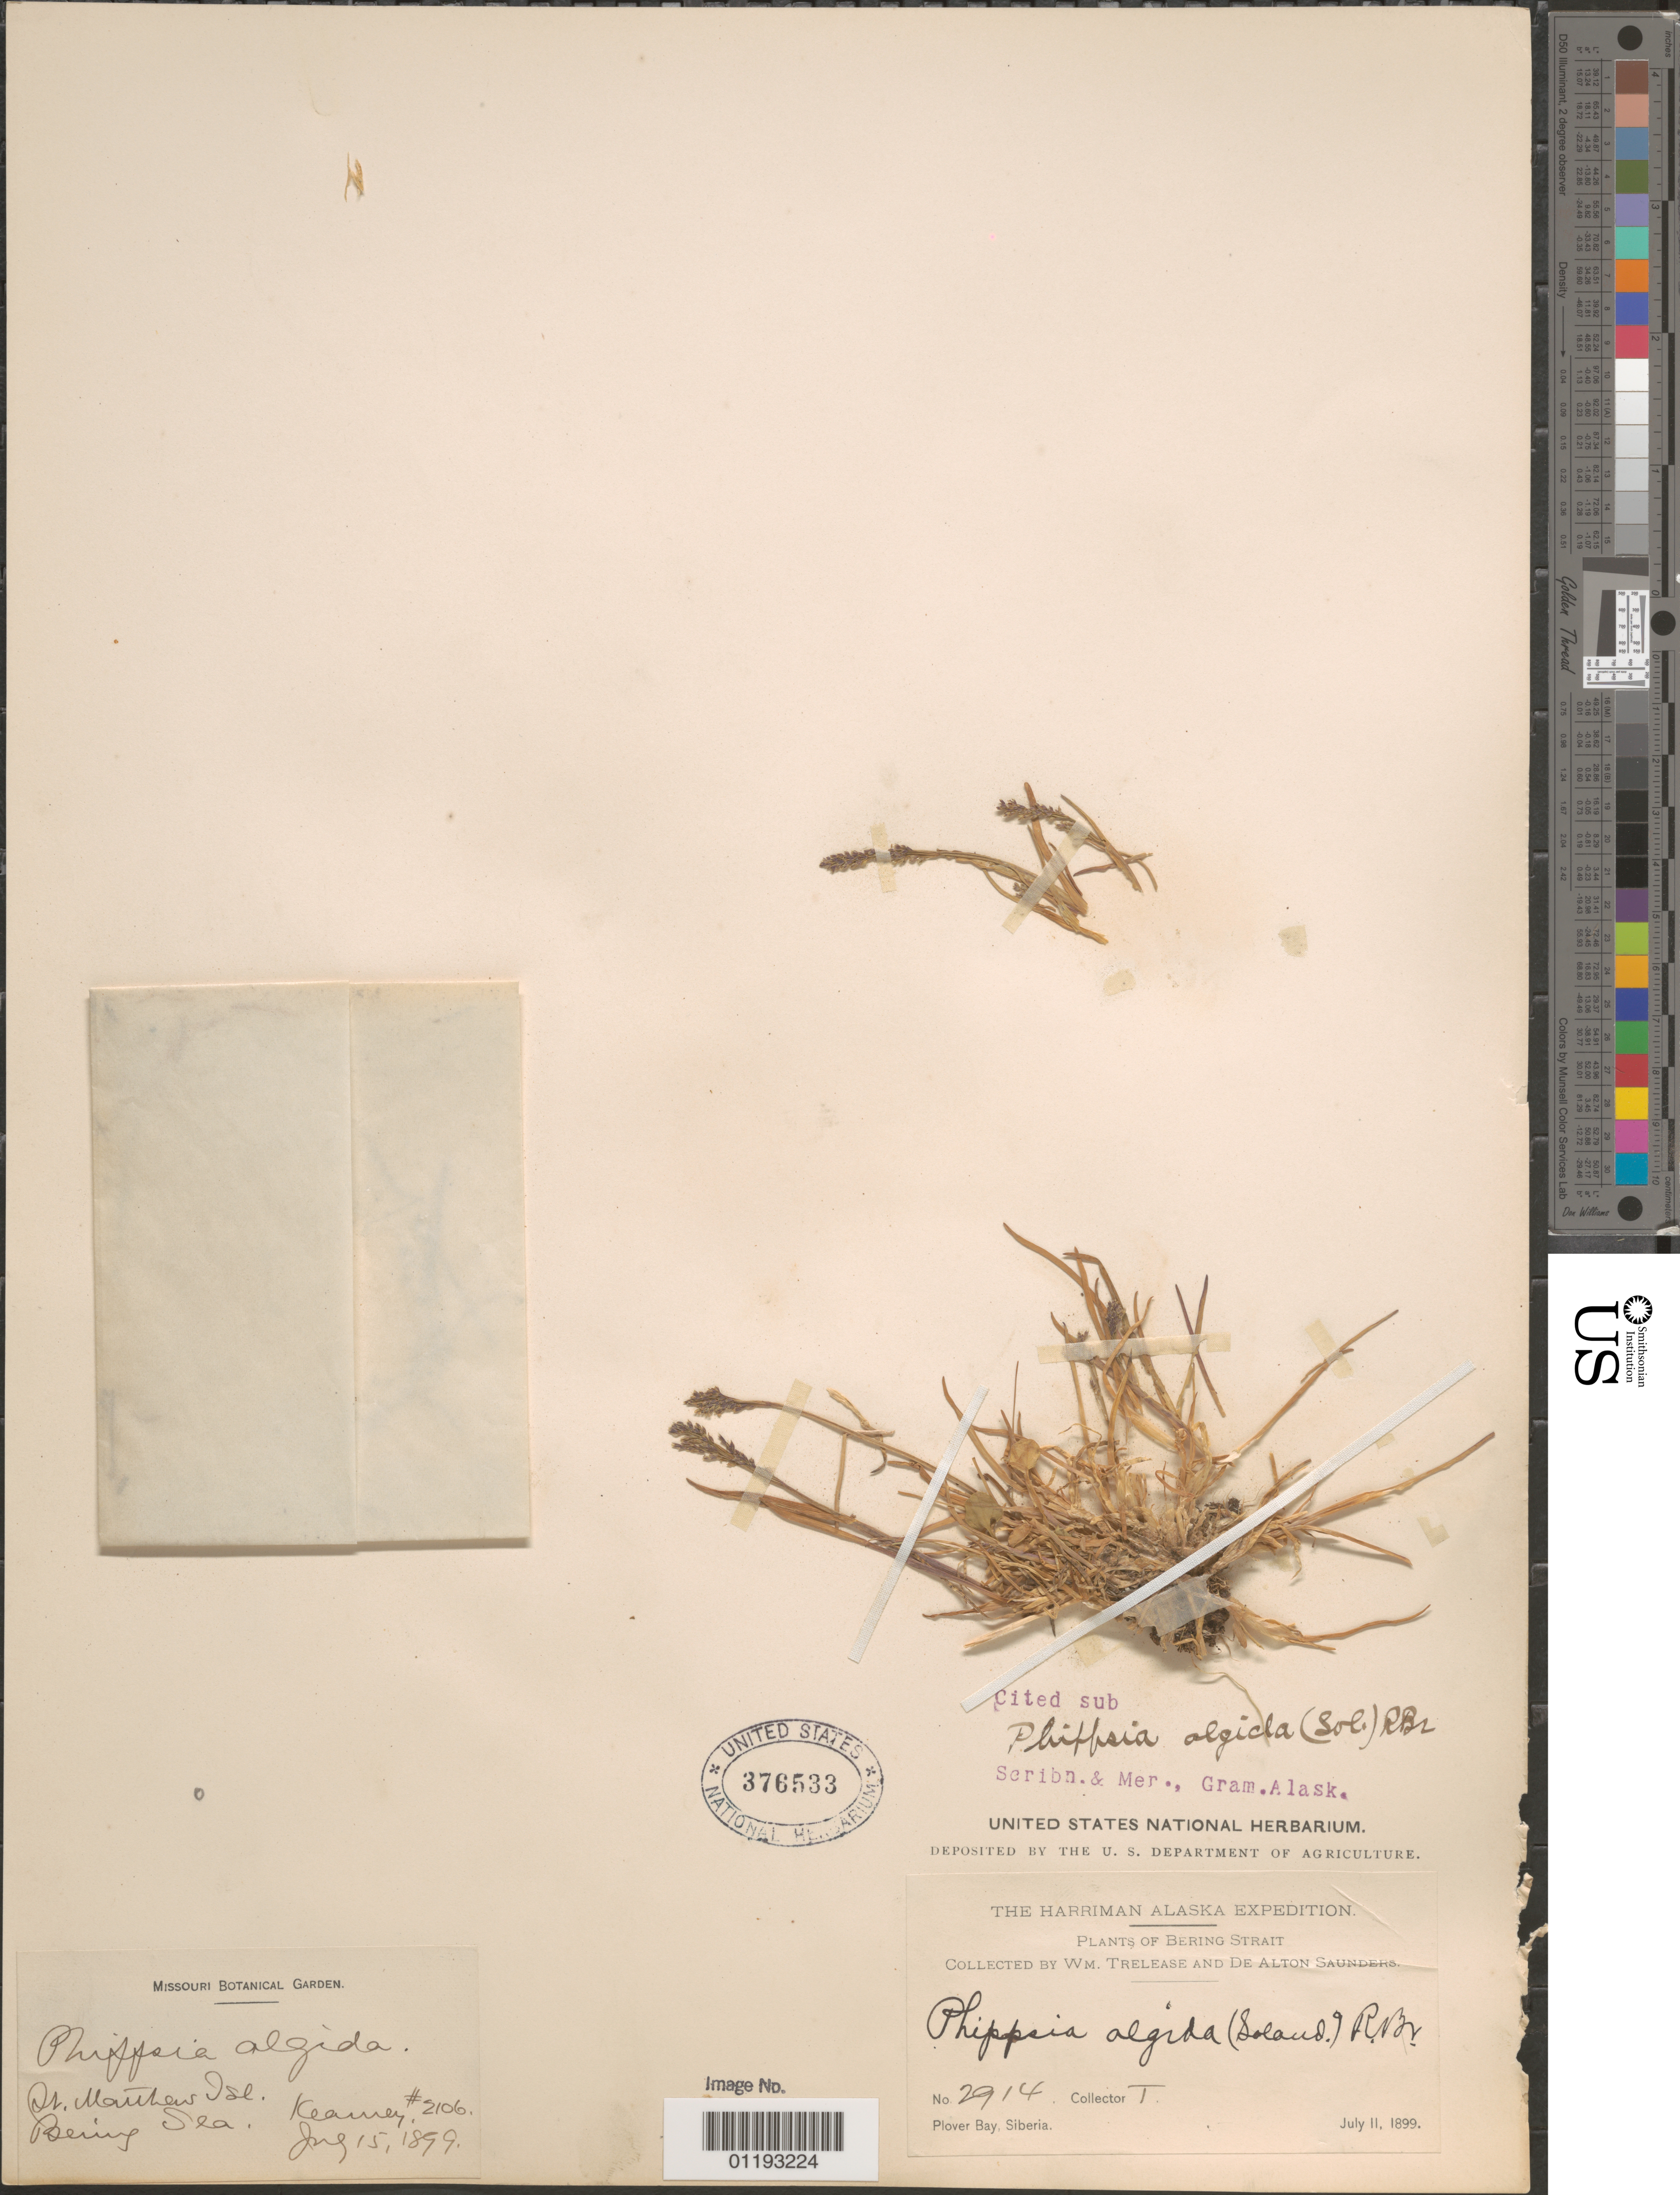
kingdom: Plantae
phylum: Tracheophyta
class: Liliopsida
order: Poales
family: Poaceae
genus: Phippsia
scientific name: Phippsia algida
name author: (Sol.) R. Br.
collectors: W. Trelease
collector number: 2914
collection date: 1899-07-11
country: United States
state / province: Alaska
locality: Plover Bay, Siberia. [Plover [Providence] Bay is on the easternmost tip of the Russian far east, on Chukotka Pen.]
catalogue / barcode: US 376533